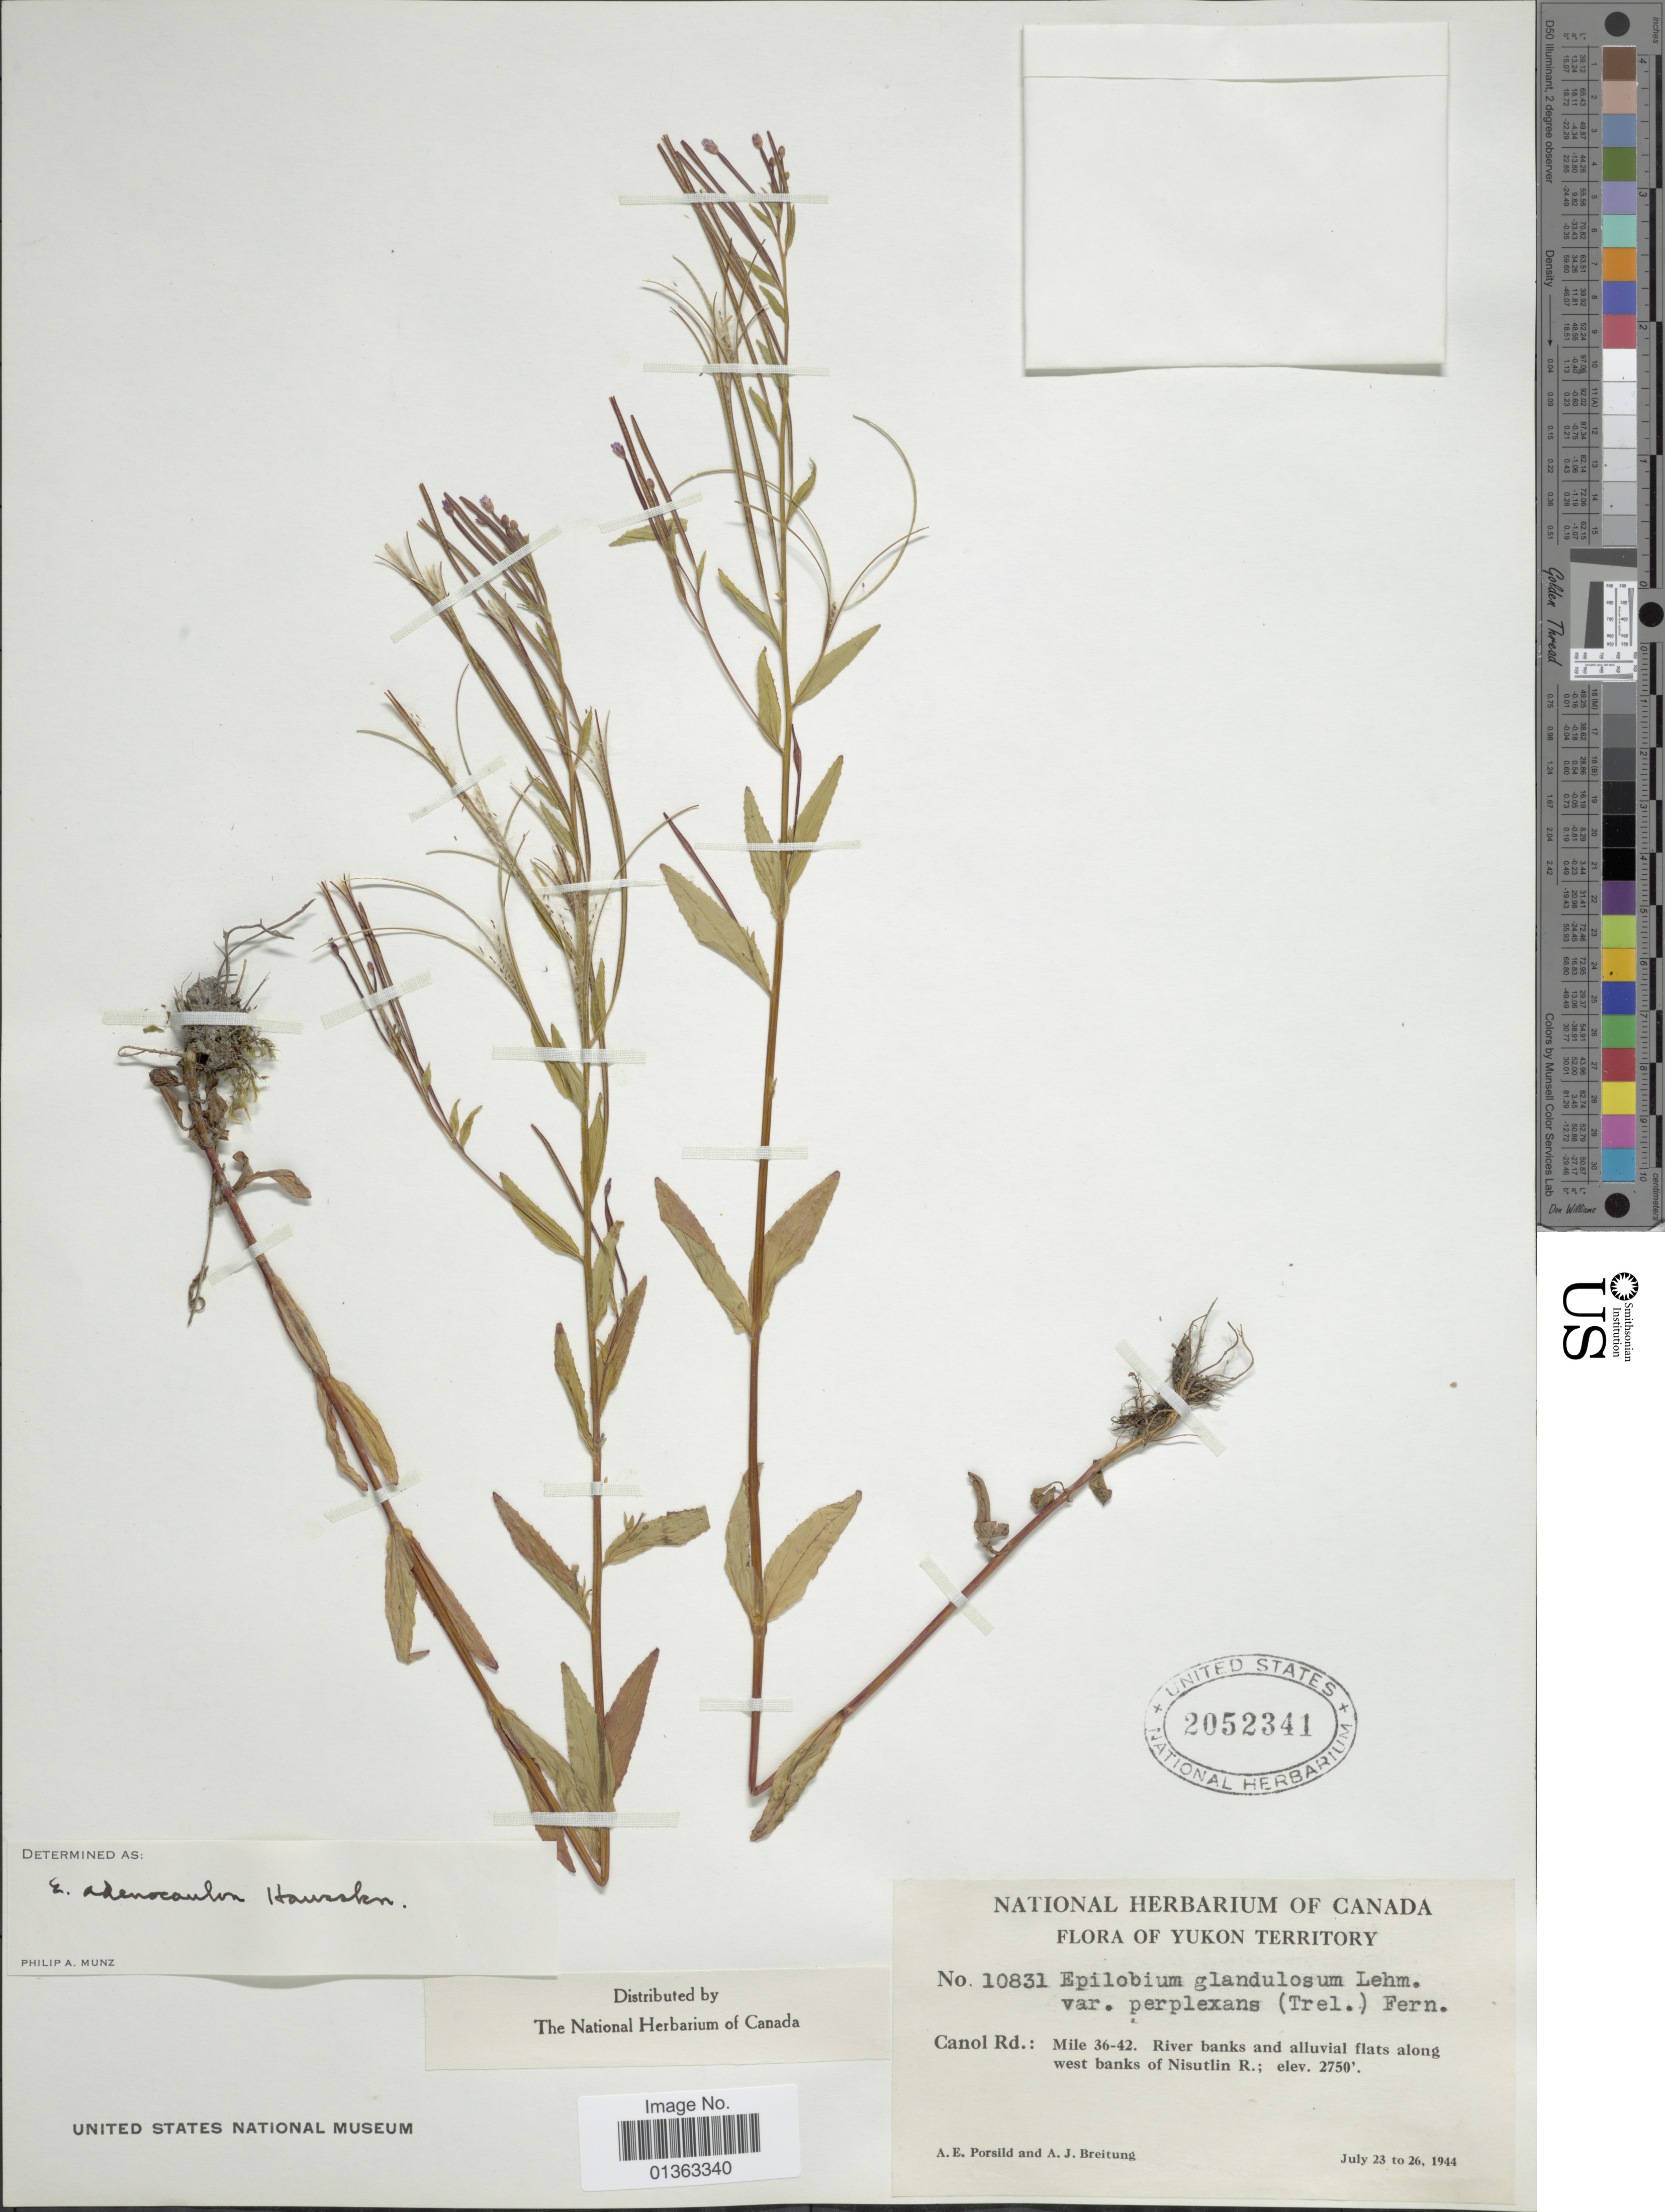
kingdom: Plantae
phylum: Tracheophyta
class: Magnoliopsida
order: Myrtales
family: Onagraceae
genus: Epilobium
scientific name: Epilobium ciliatum subsp. ciliatum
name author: Raf.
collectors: A. E. Porsild & A. Breitung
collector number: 10831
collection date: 1944-07-23/1944-07-26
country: Canada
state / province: Yukon Territory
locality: Canol Rd.: Mile 36-42. River banks and alluvial flats along west banks of Nisutlin R.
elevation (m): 838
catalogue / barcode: US 2052341